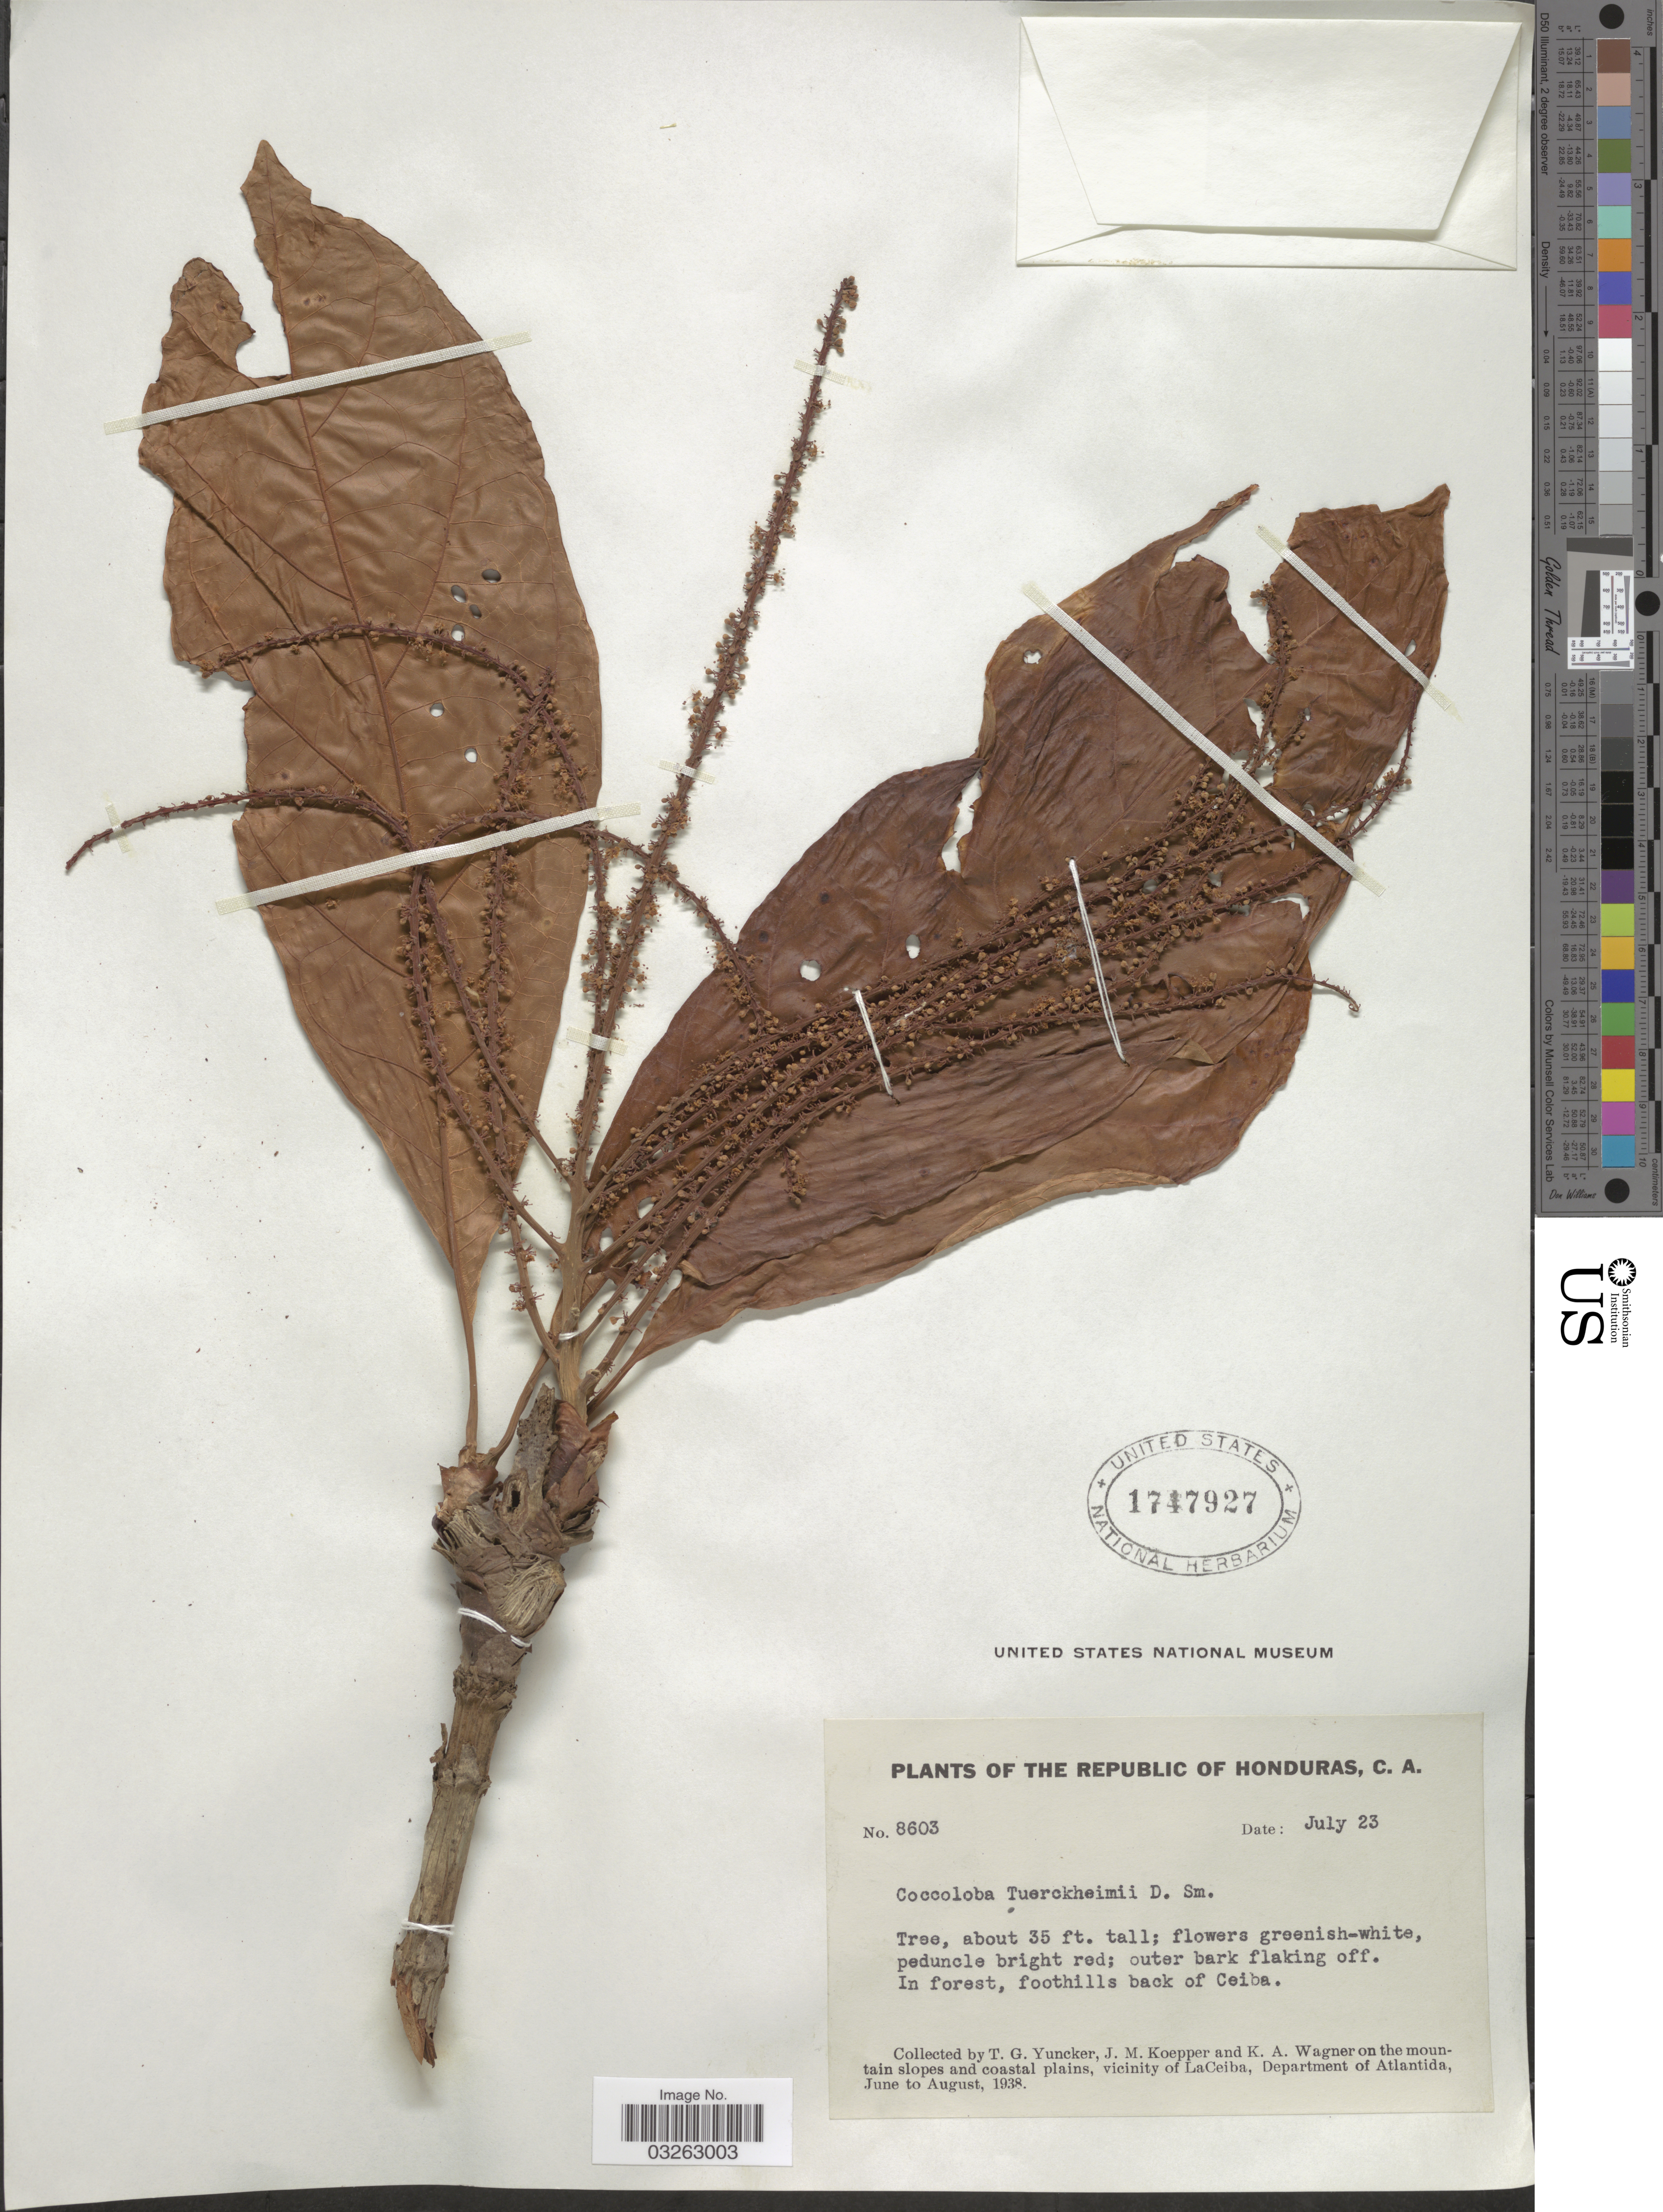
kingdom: Plantae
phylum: Tracheophyta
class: Magnoliopsida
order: Caryophyllales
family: Polygonaceae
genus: Coccoloba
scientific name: Coccoloba tuerckheimii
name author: Donn. Sm.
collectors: T. G. Yuncker, J. M. Koepper & K. A. Wagner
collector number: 8603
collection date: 1938-07-23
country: Honduras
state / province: Atlántida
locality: The Republic of Honduras. In forest, foothills back of Ceiba. On the mountain slopes and coastal plains, vicinity of LaCeiba, Department of Atlantida.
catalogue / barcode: US 1747927